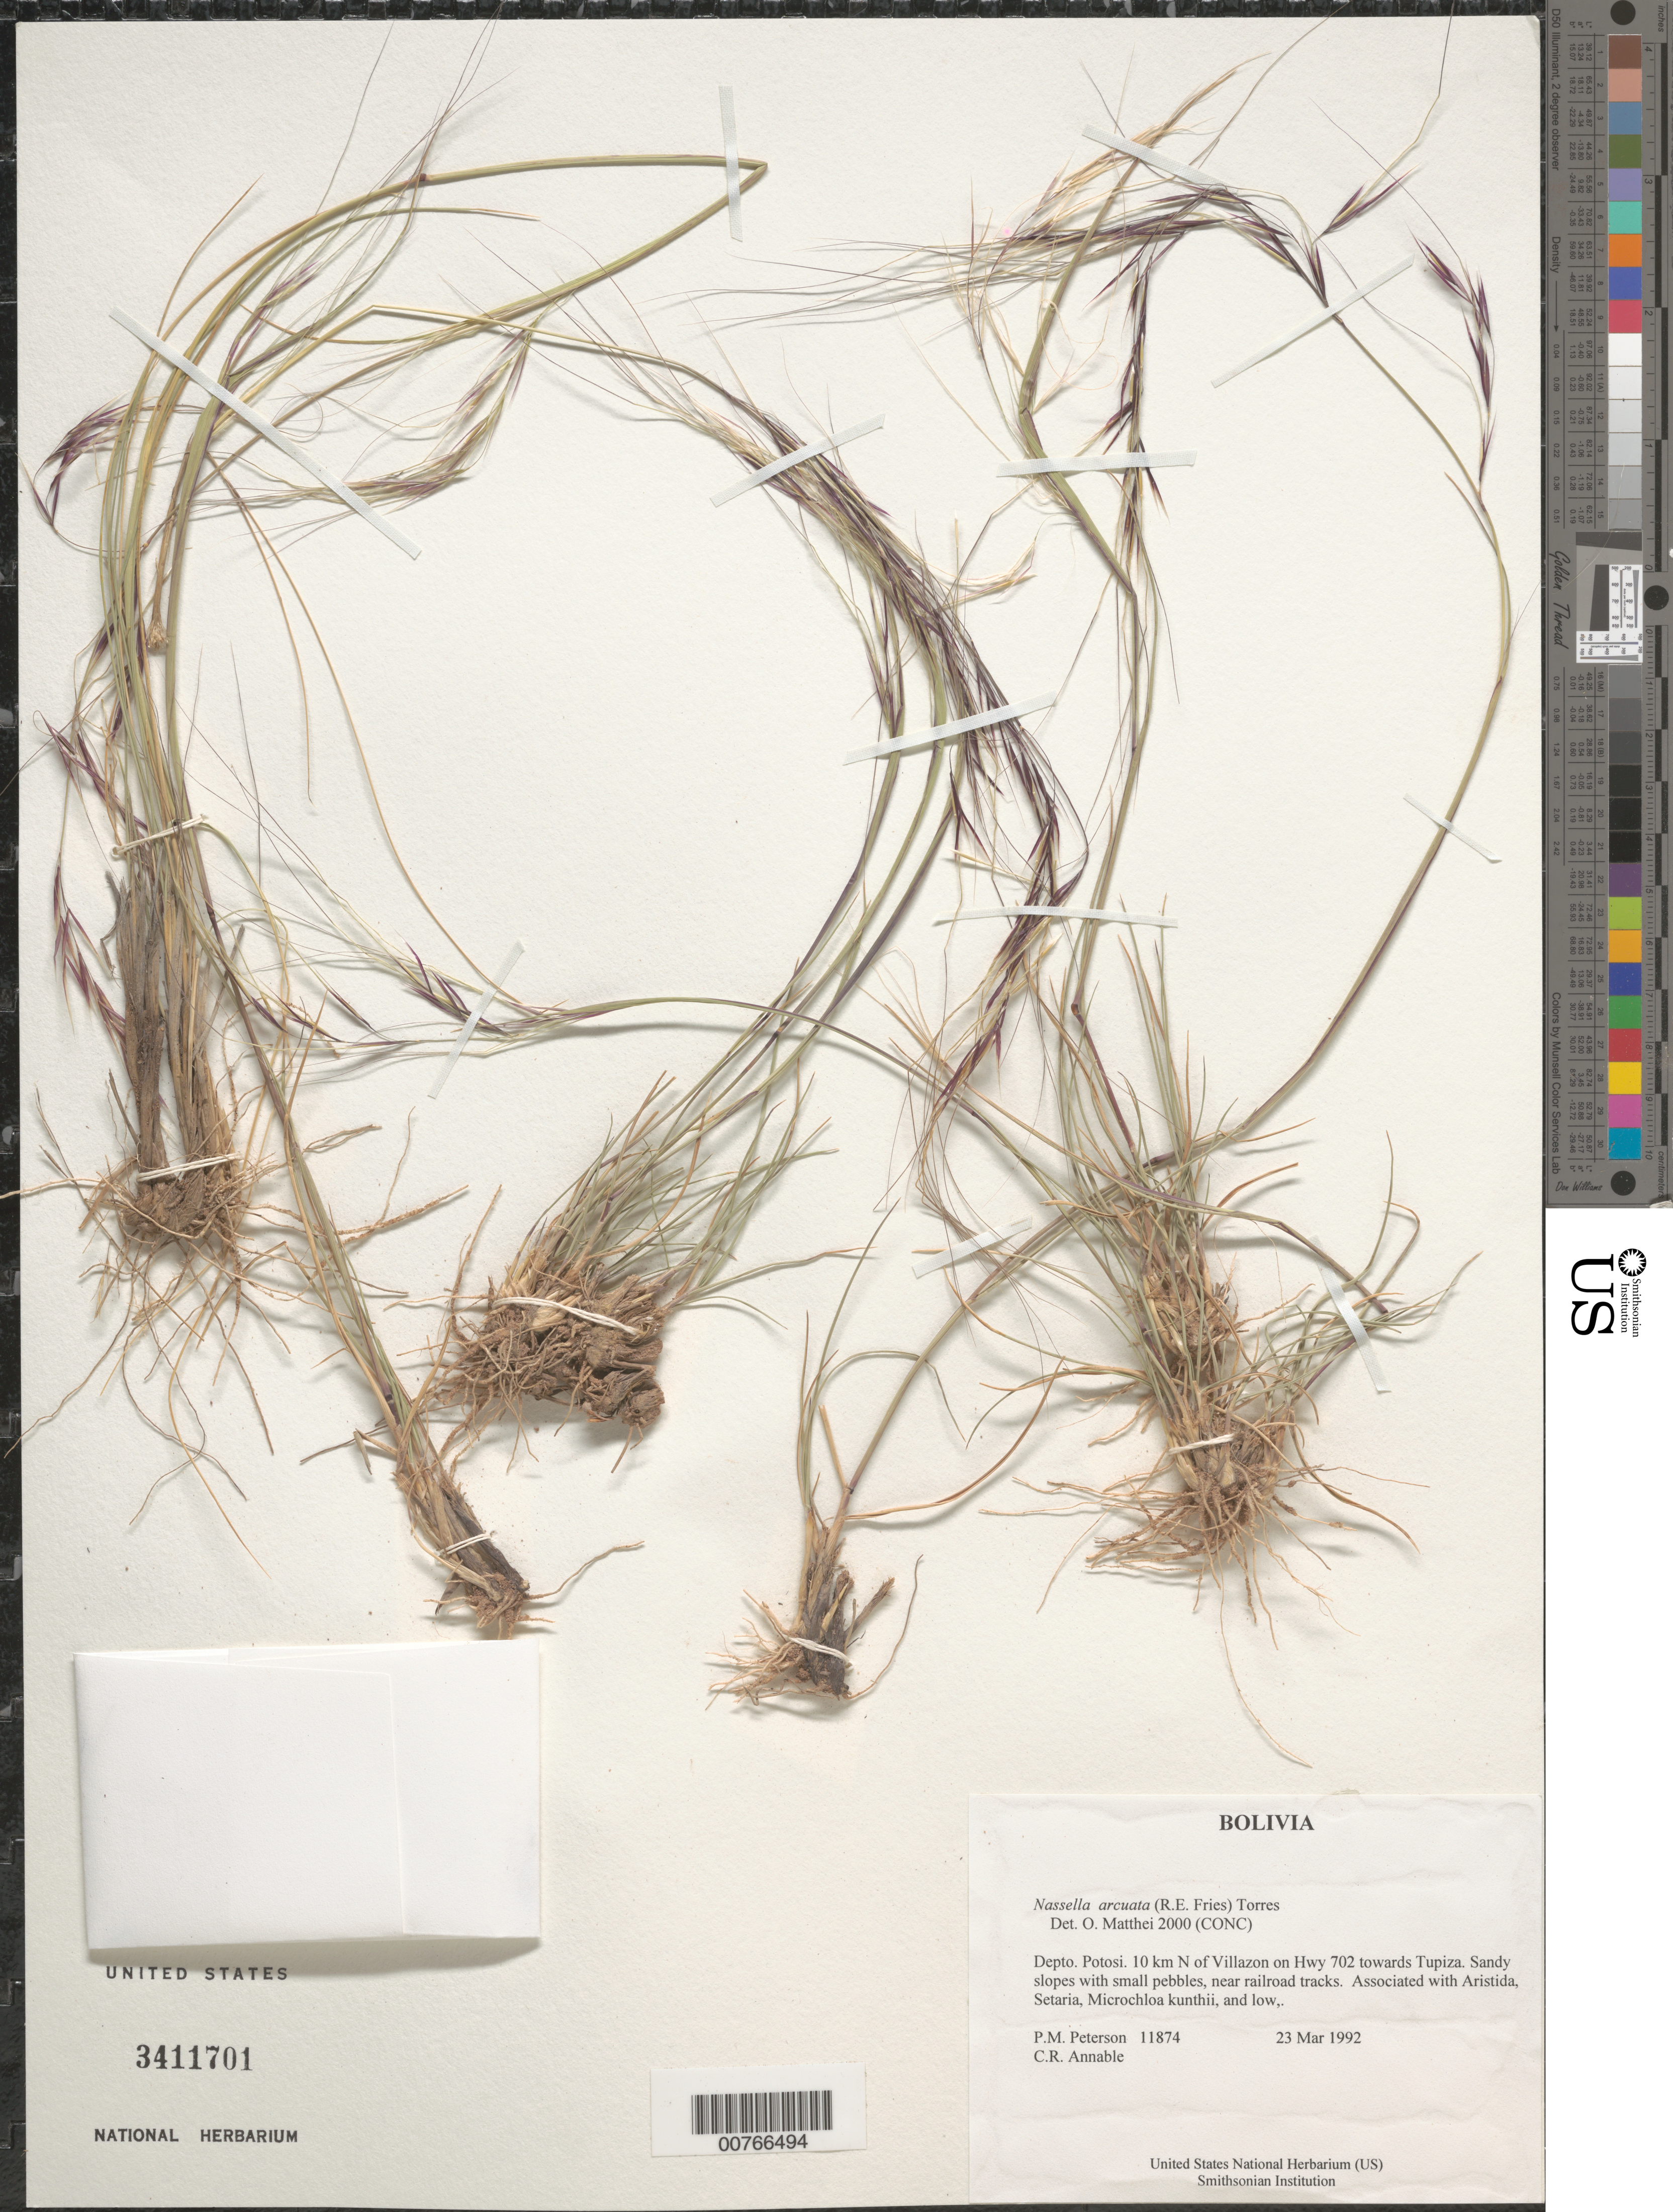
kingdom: Plantae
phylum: Tracheophyta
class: Liliopsida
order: Poales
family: Poaceae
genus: Nassella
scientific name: Nassella arcuata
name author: (R.E. Fr.) A.M. Torres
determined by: Matthei, O. R.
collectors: P. M. Peterson & C. R. Annable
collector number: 11874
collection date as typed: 23 Mar 1992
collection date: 1992-03-23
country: Bolivia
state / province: Potosi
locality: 10 km N of Villazon on Hwy 702 towards Tupiza.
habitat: Sandy slopes with small pebbles, near railroad tracks. Associated with Aristida, Setaria, Microchloa kunthii, and low,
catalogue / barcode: US 3411701